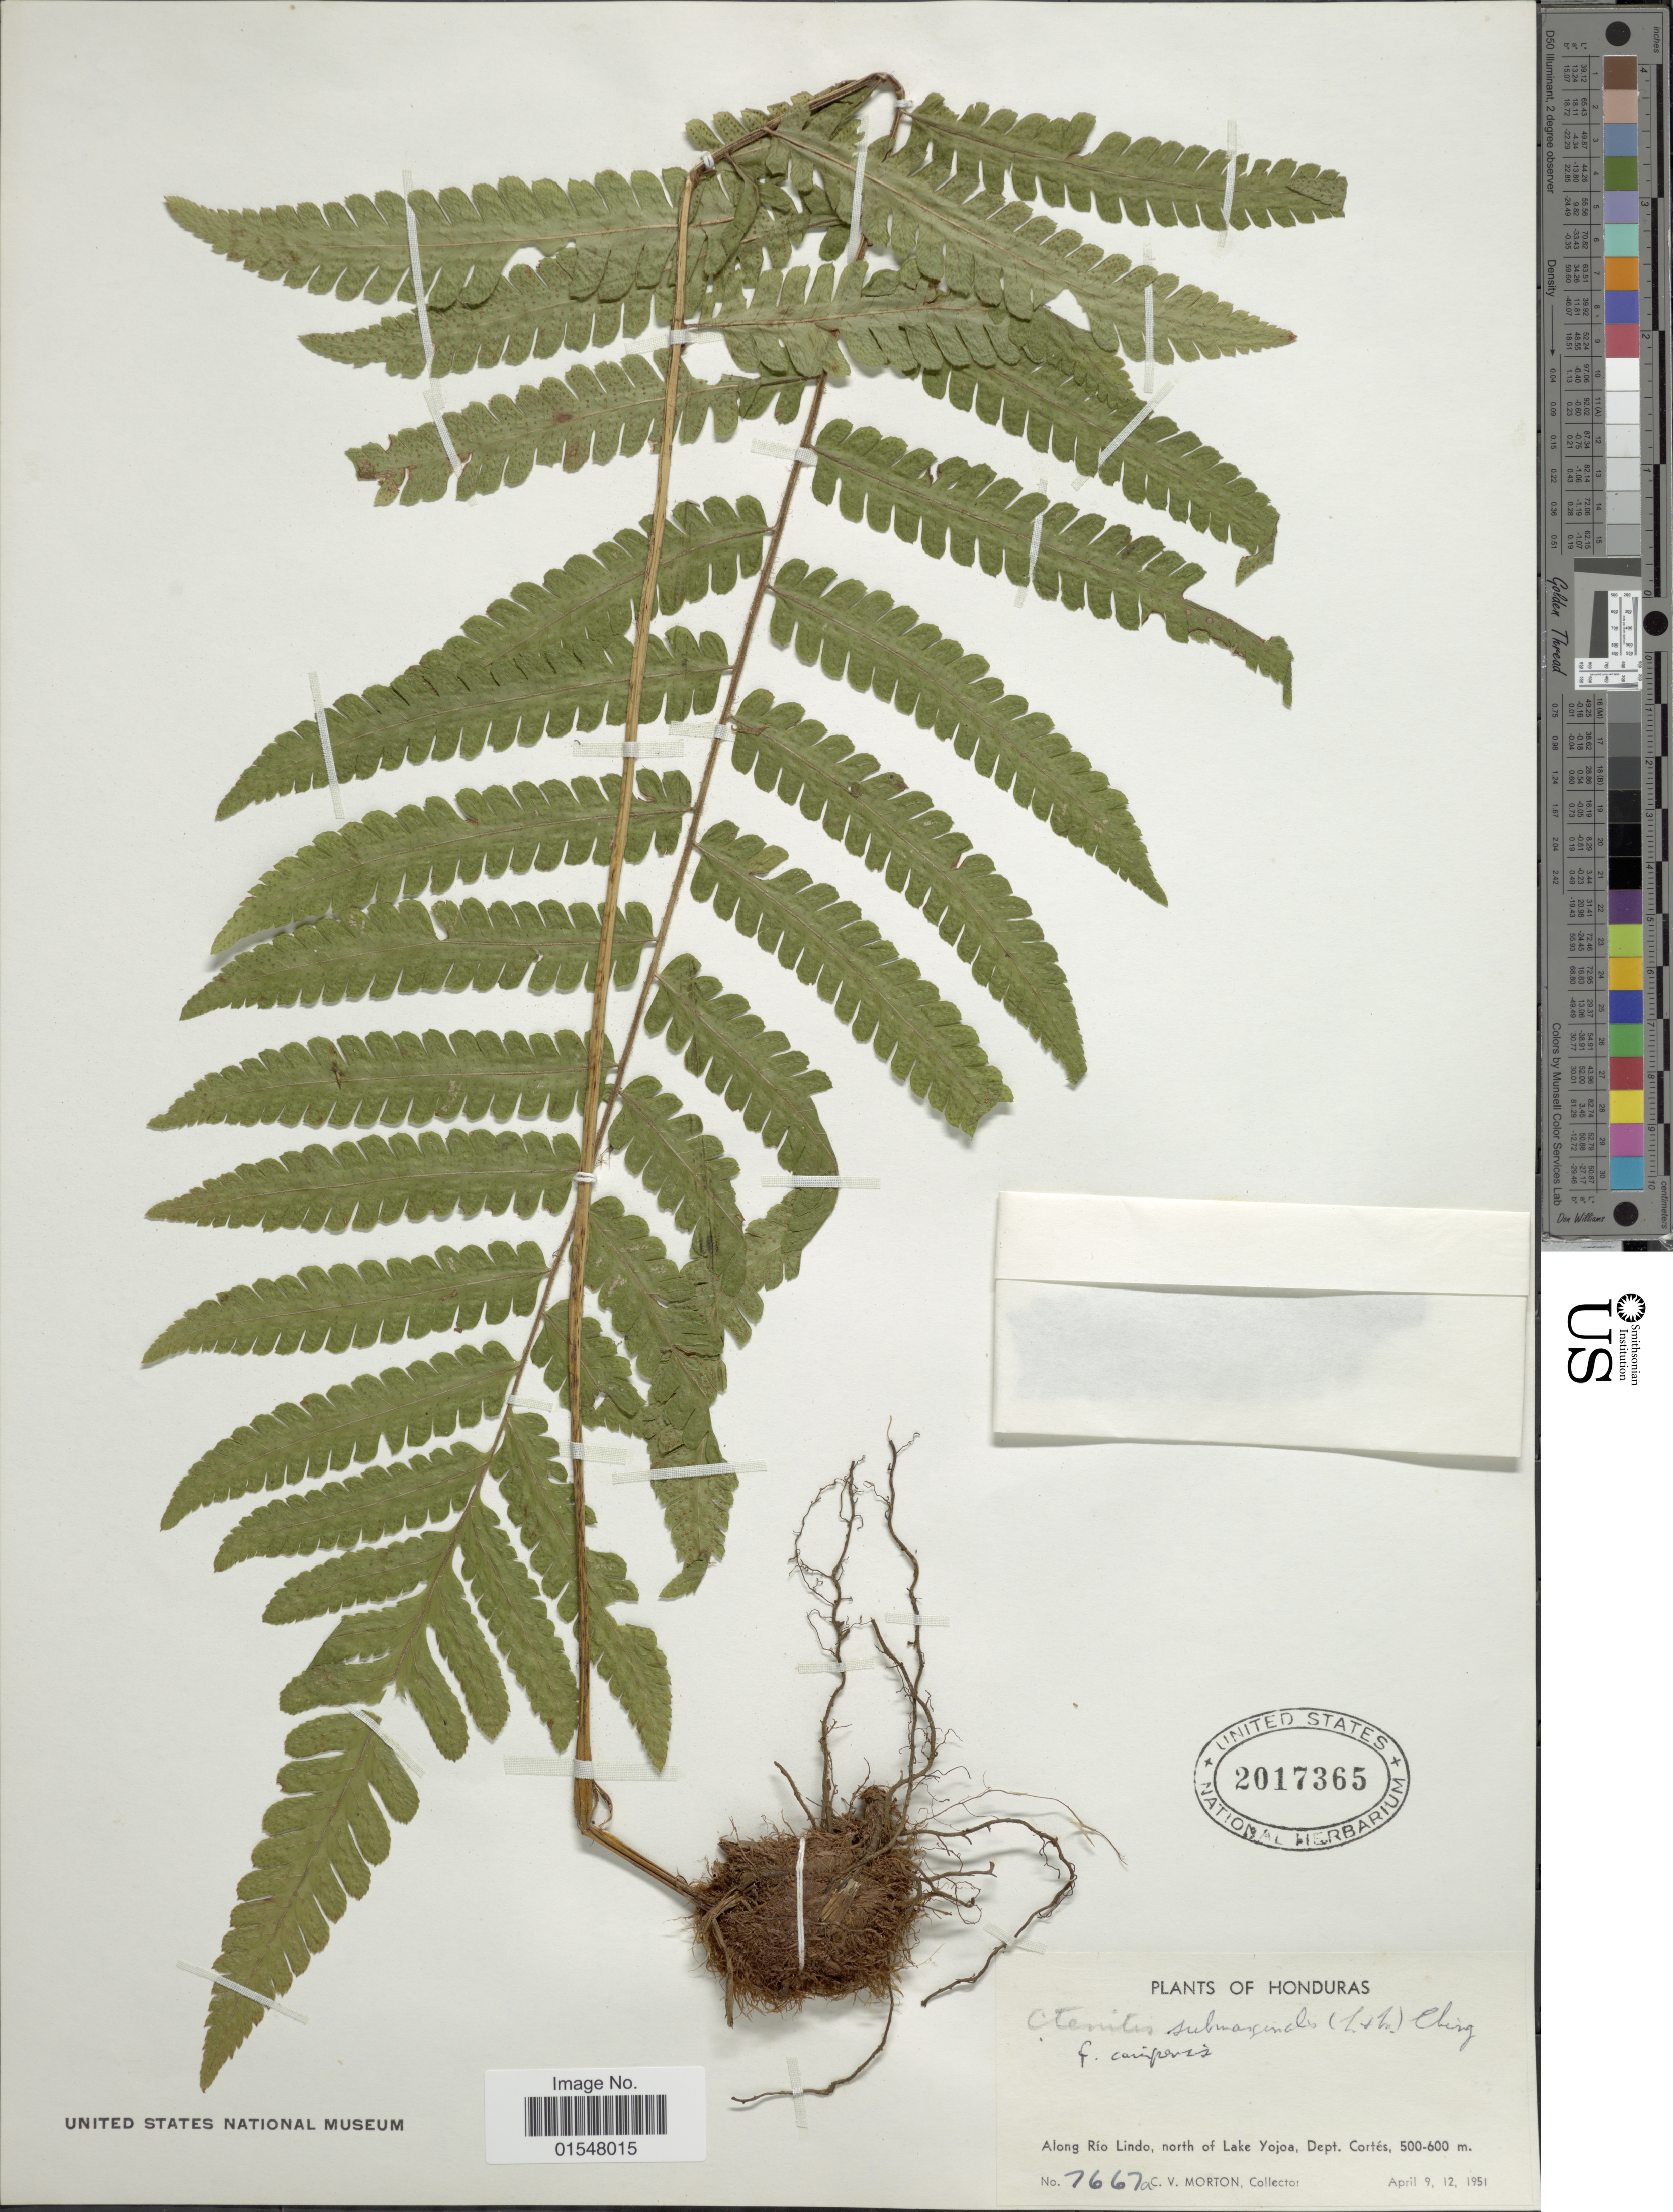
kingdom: Plantae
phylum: Tracheophyta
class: Polypodiopsida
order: Polypodiales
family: Dryopteridaceae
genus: Ctenitis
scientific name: Ctenitis submarginalis f. caripensis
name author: (Humb. & Bonpl. ex Willd.) Lellinger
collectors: C. V. Morton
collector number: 7667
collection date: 1951-04-09/1951-04-12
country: Honduras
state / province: Cortés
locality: Along Río Lindo, north of Lake Yojoa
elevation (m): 500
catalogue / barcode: US 2017365